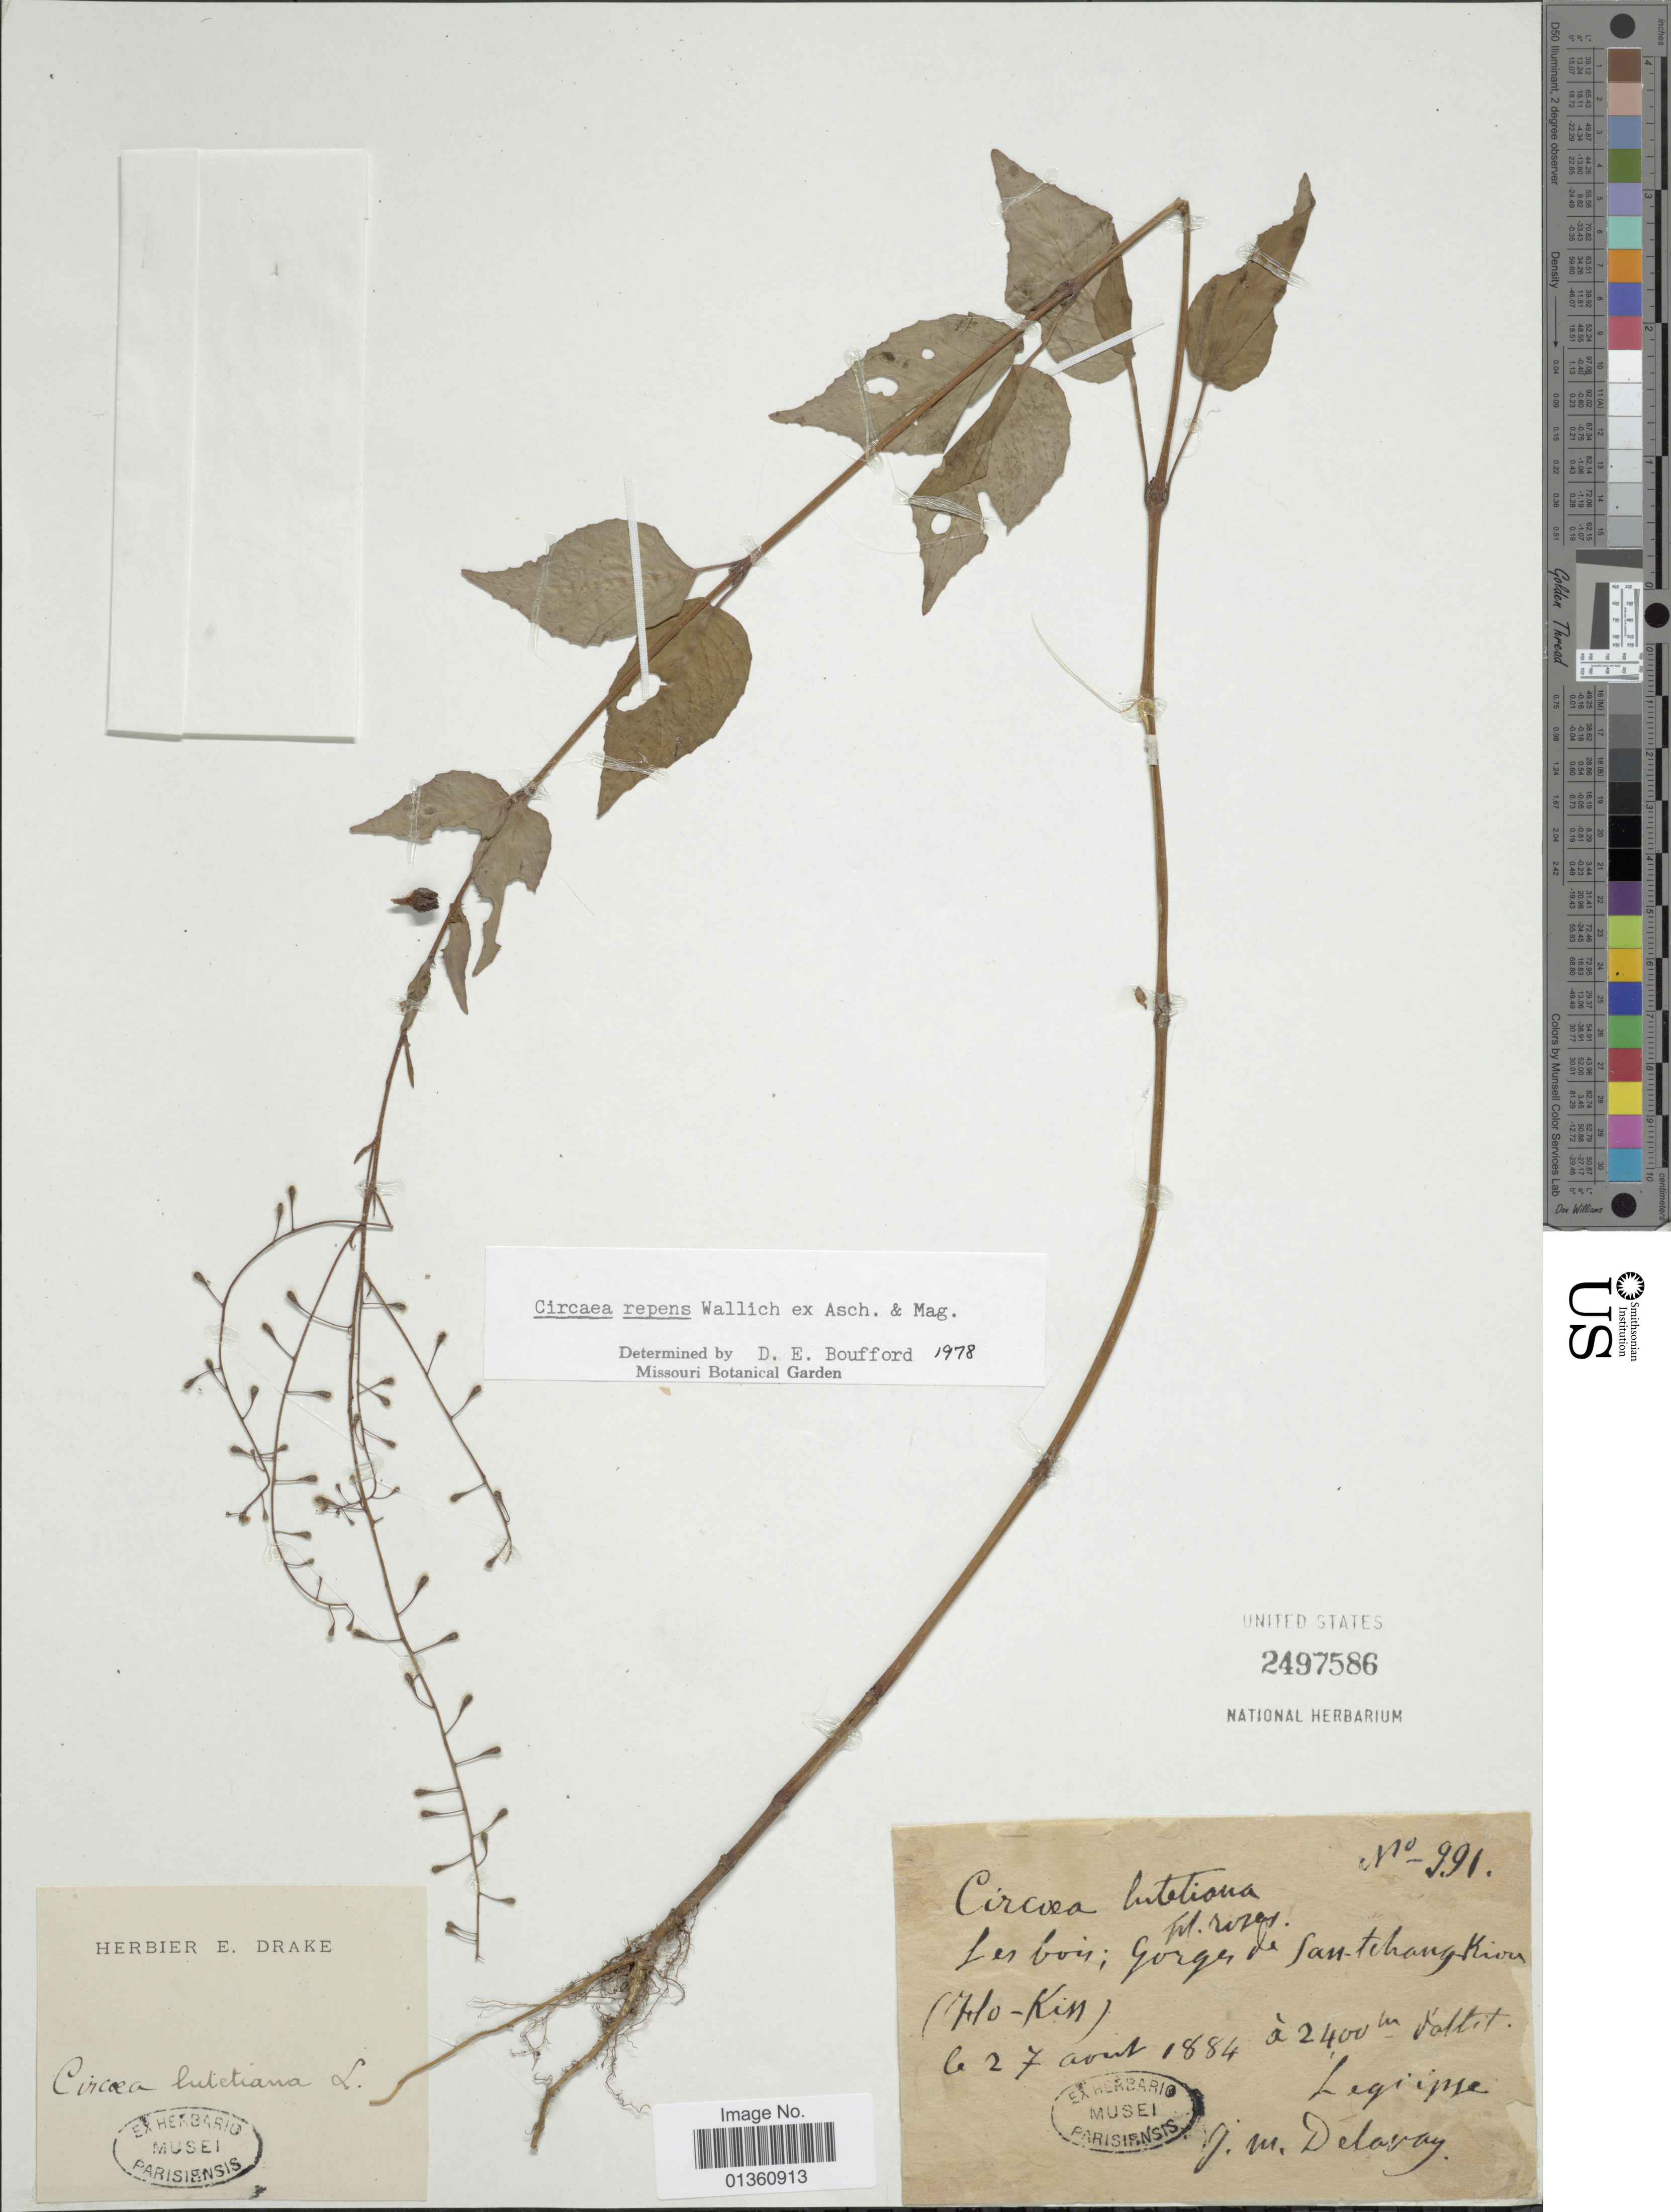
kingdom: Plantae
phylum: Tracheophyta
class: Magnoliopsida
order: Myrtales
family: Onagraceae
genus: Circaea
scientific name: Circaea repens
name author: Wall. ex Asch. & Magnus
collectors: J. Delavay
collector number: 991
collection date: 1884-08-27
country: China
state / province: Yunnan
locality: Les bois: Gorges de San-tchang-Kiva (Ho-Kin)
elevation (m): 2400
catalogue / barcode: US 2497586